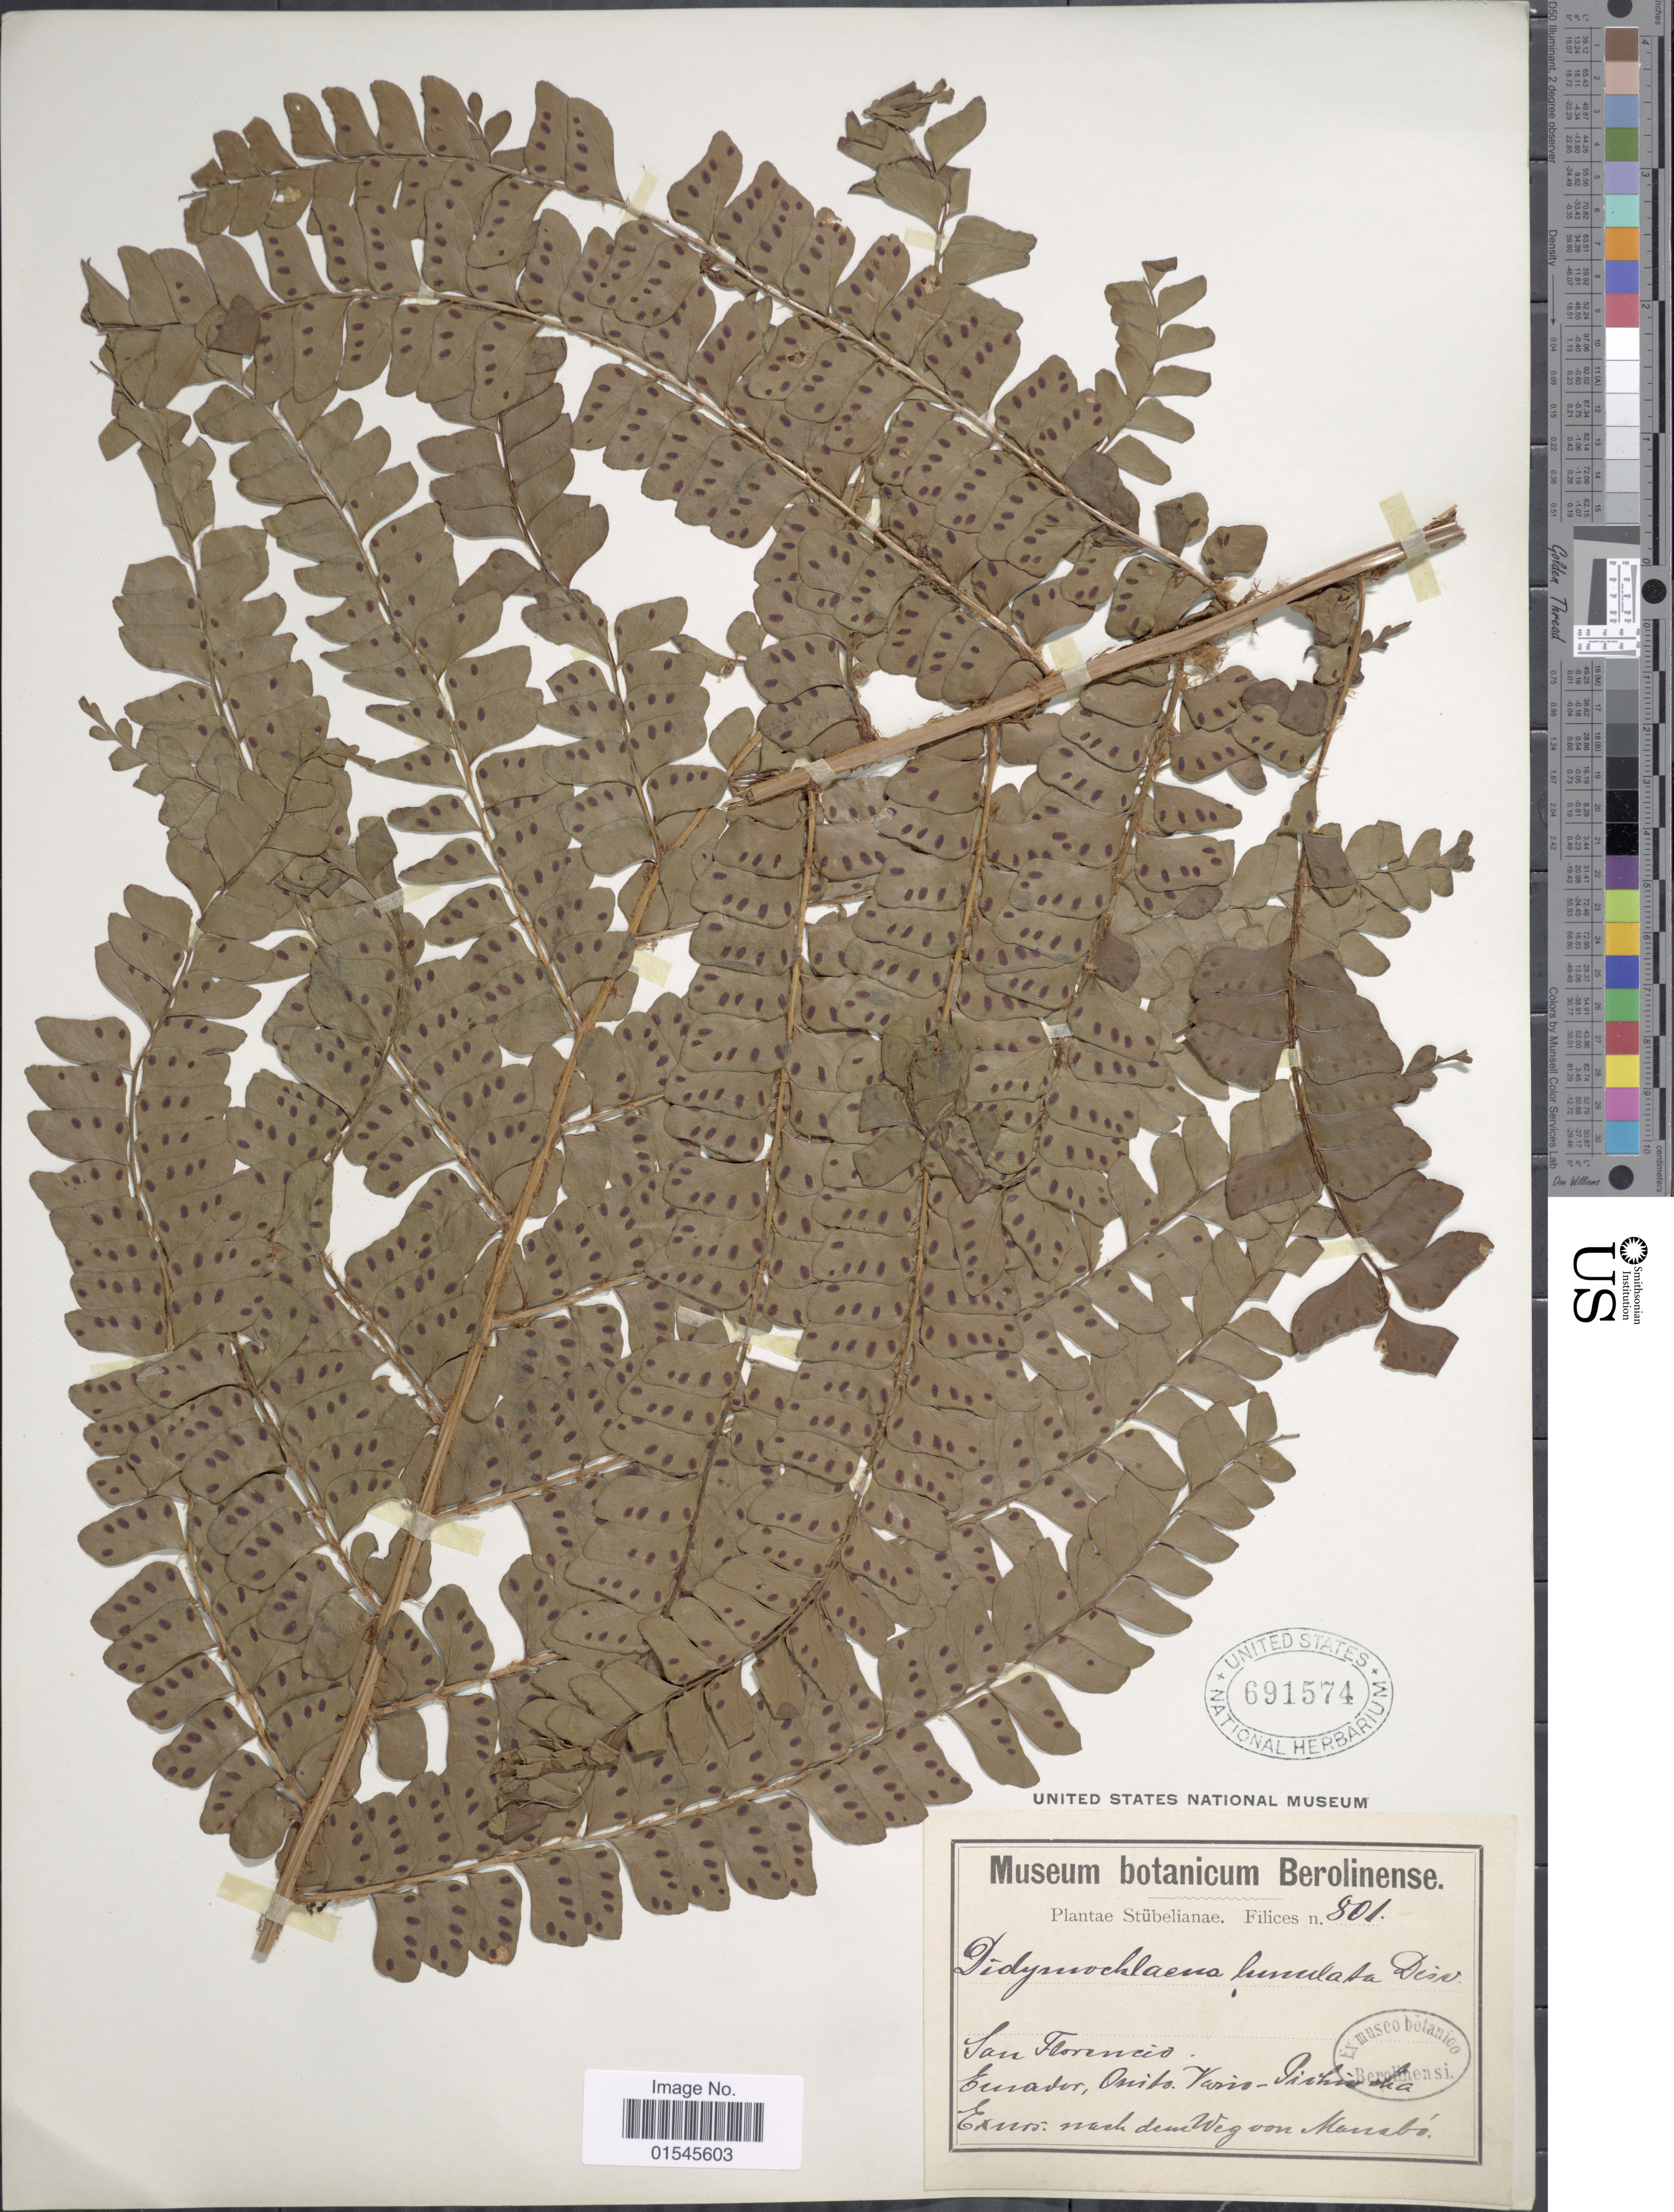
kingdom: Plantae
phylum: Tracheophyta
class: Polypodiopsida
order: Polypodiales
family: Didymochlaenaceae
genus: Didymochlaena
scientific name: Didymochlaena truncatula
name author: (Sw.) J. Sm.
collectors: -. Stubel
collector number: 801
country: Ecuador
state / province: Pichincha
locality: San Florencio, Onito Vazio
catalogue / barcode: US 691574